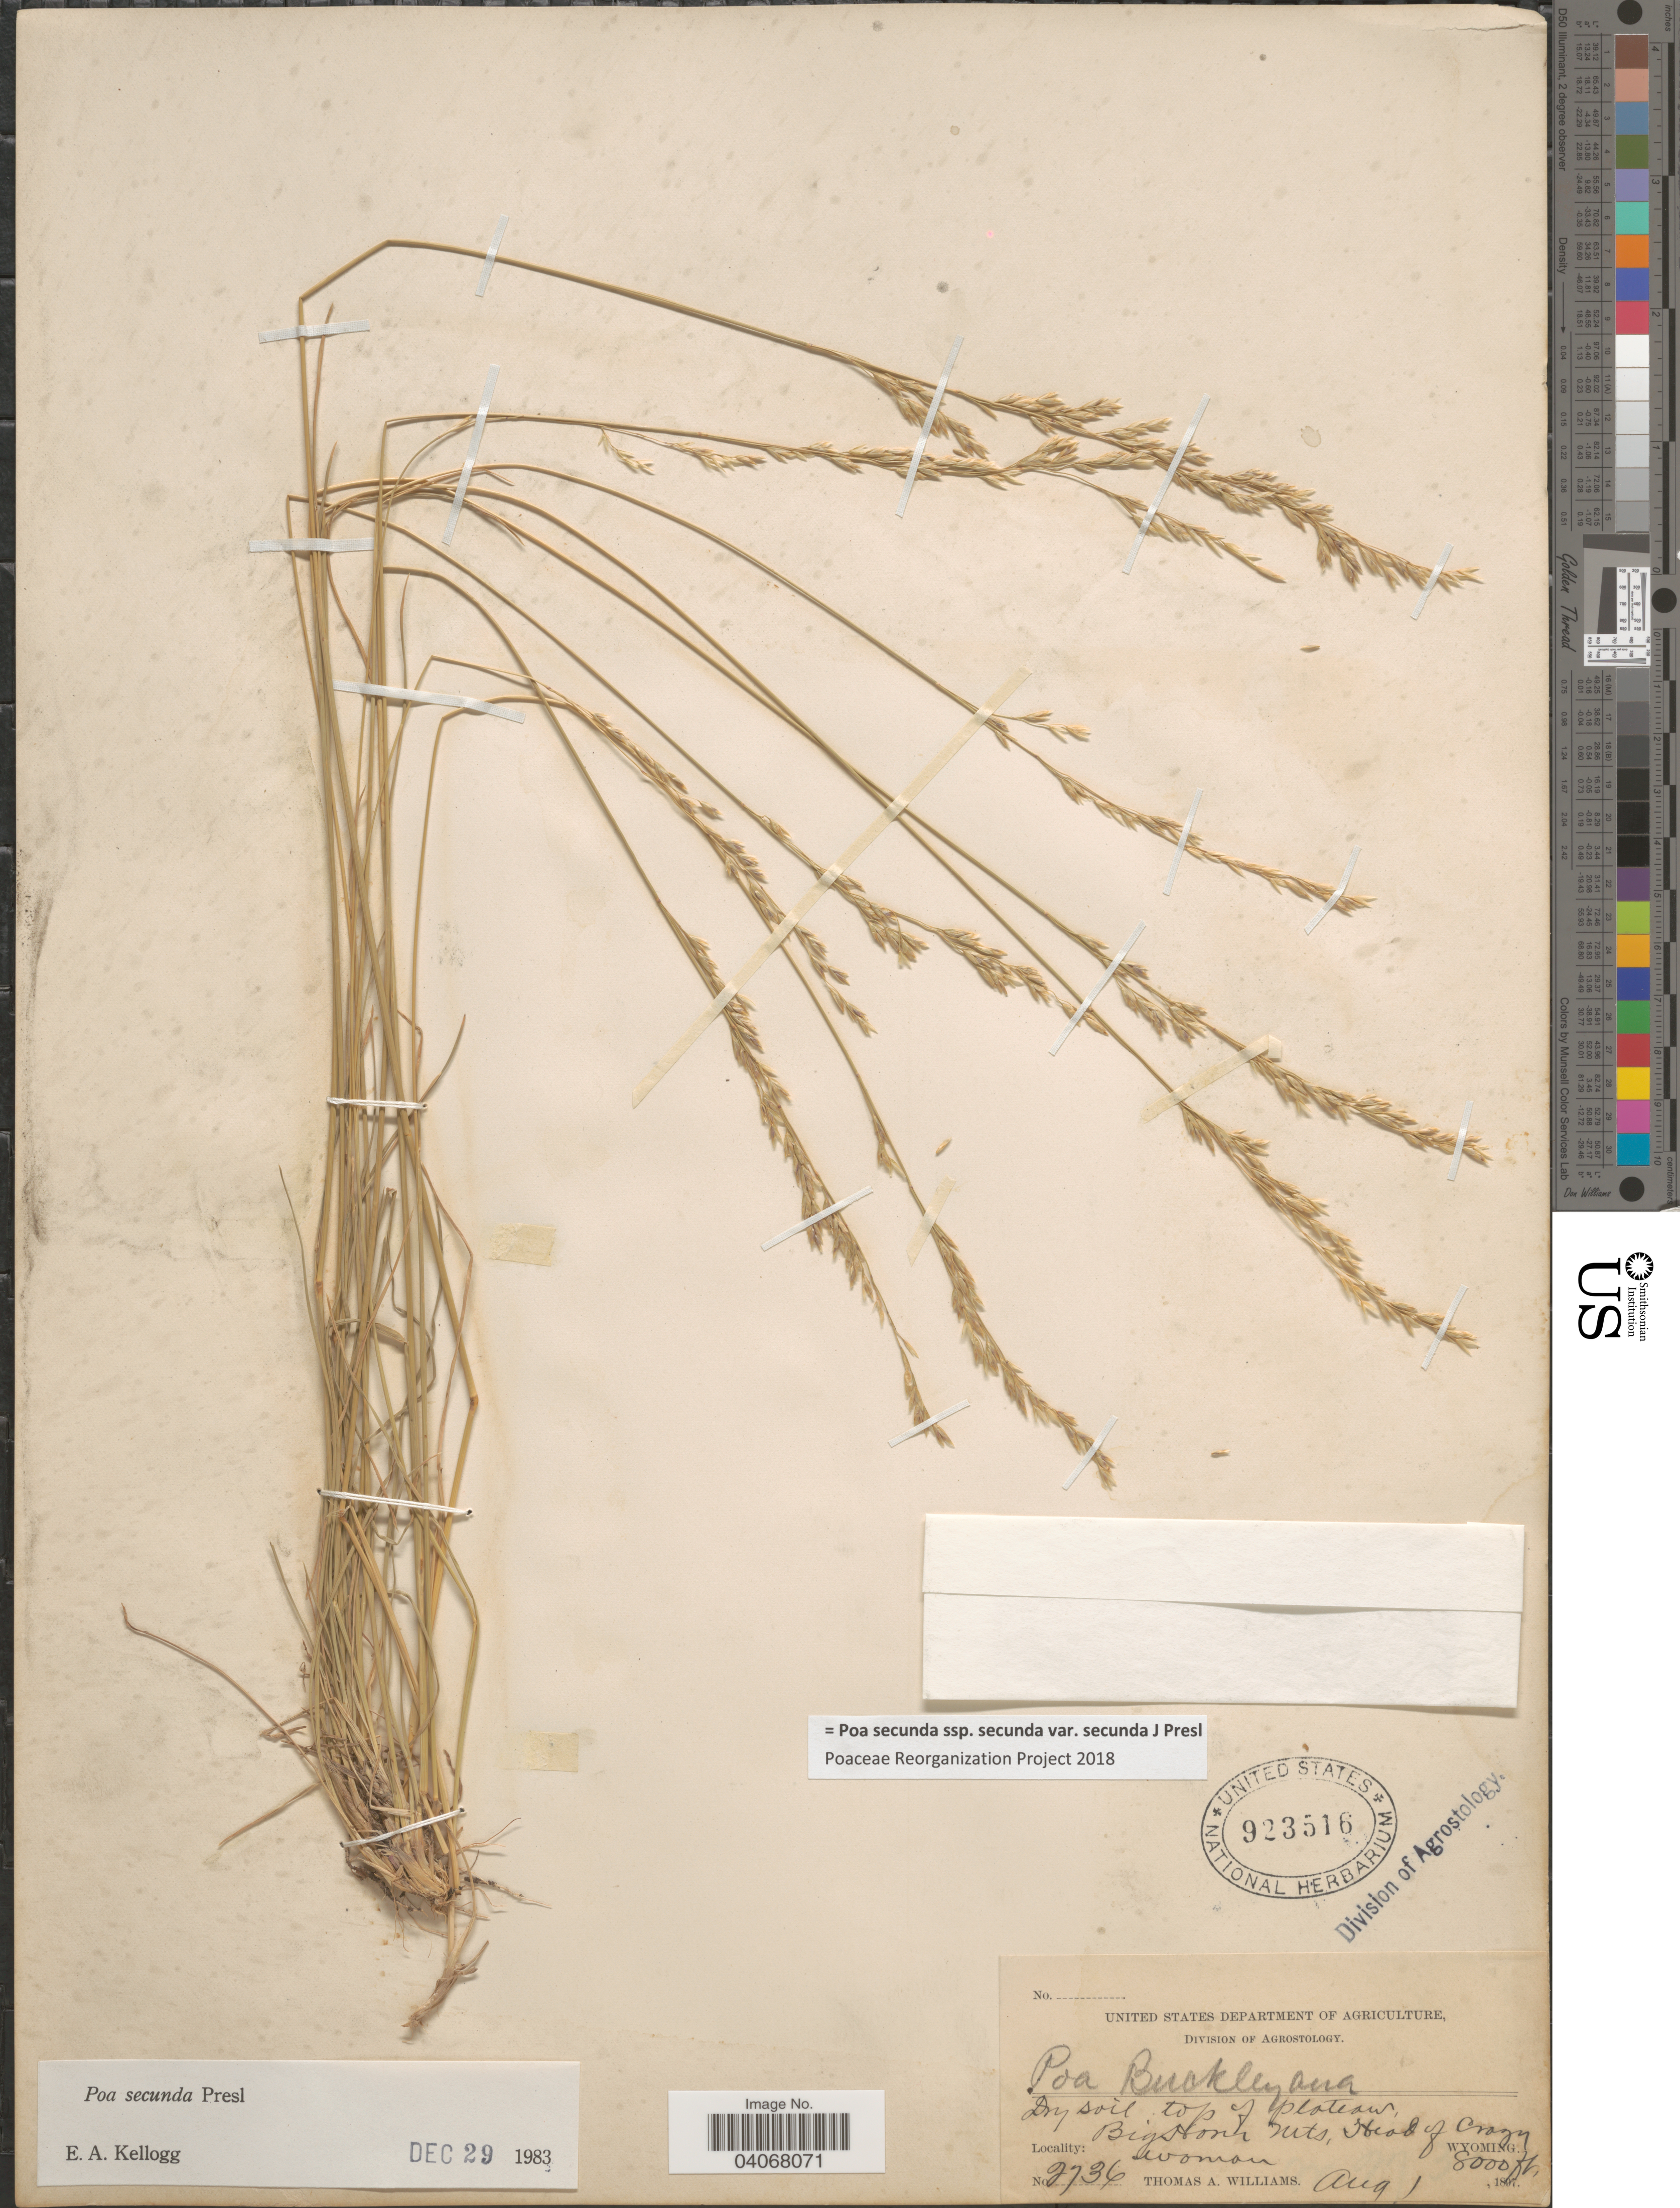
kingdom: Plantae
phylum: Tracheophyta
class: Liliopsida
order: Poales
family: Poaceae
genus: Poa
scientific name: Poa secunda subsp. secunda var. secunda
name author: J. Presl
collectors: T. A. Williams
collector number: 2736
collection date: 1897-08-01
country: United States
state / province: Wyoming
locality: Dry soil, top of plateau, Big Horn Mts, Head of Crazy Woman.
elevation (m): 2438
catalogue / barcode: US 923516